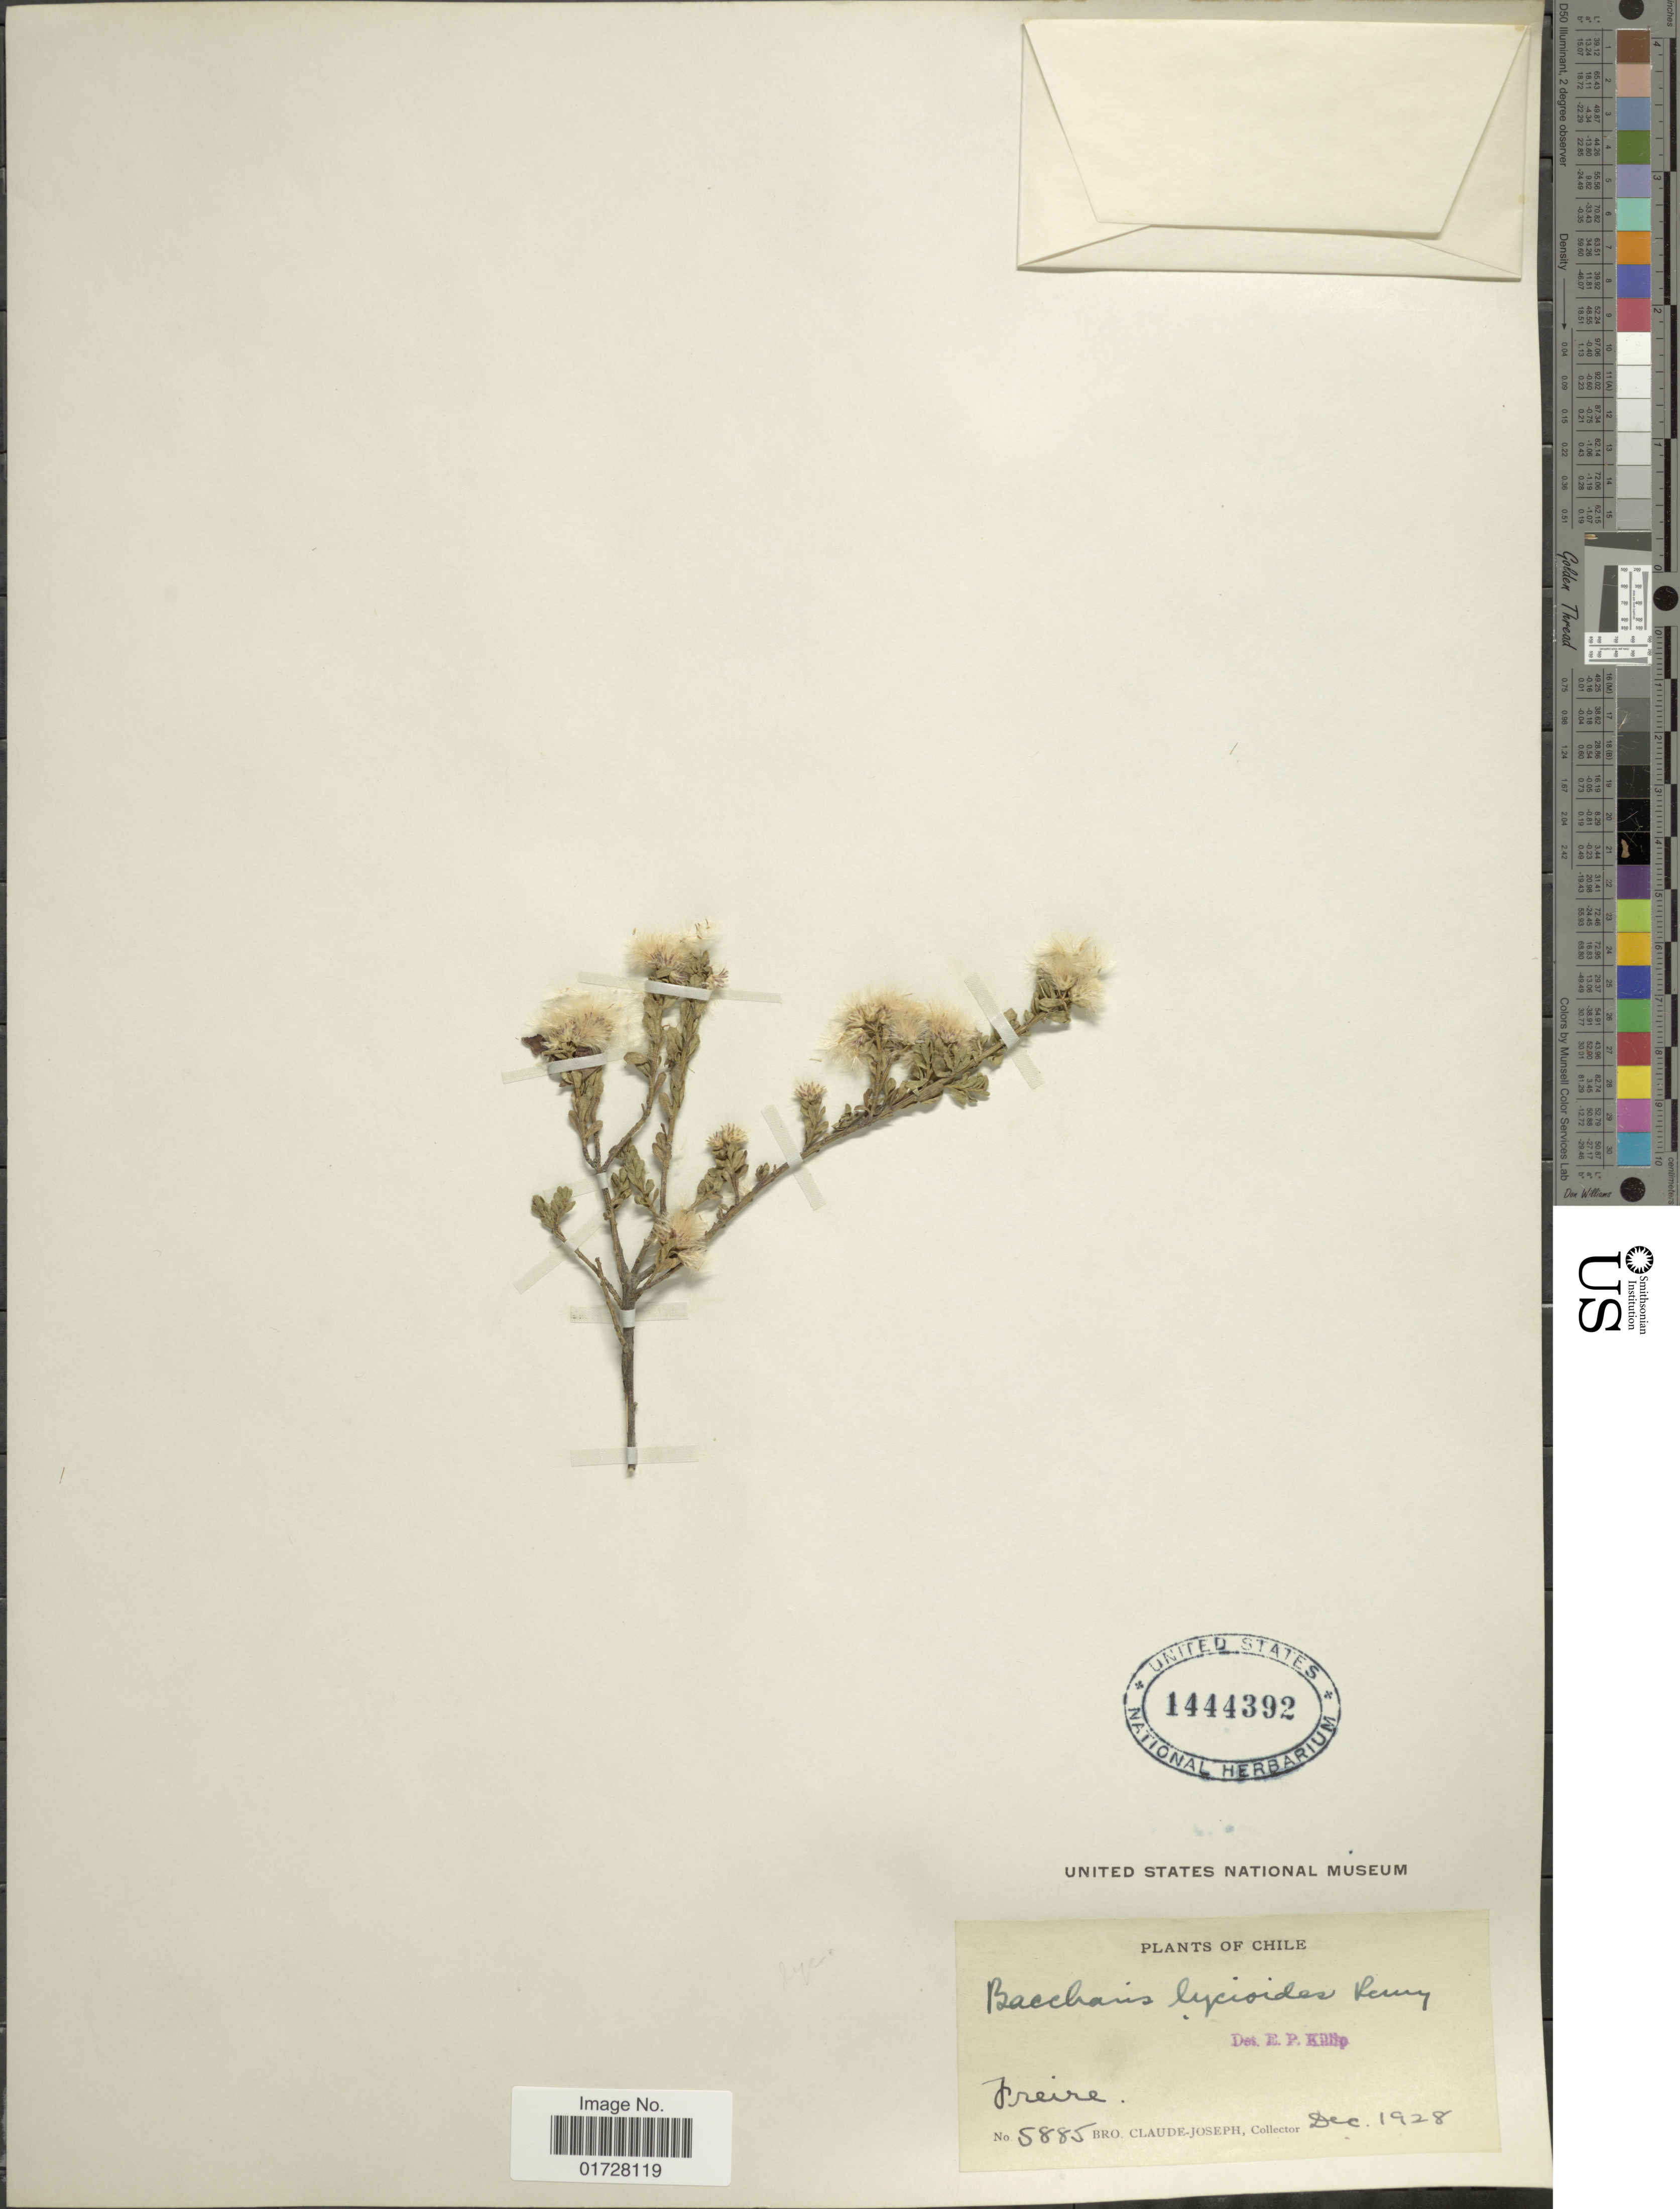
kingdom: Plantae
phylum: Tracheophyta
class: Magnoliopsida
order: Asterales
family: Asteraceae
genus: Baccharis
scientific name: Baccharis lycioides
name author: J. Rémy in Gay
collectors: Bro. Claude-Joseph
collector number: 5885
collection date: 1928-12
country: Chile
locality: Freire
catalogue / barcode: US 1444392